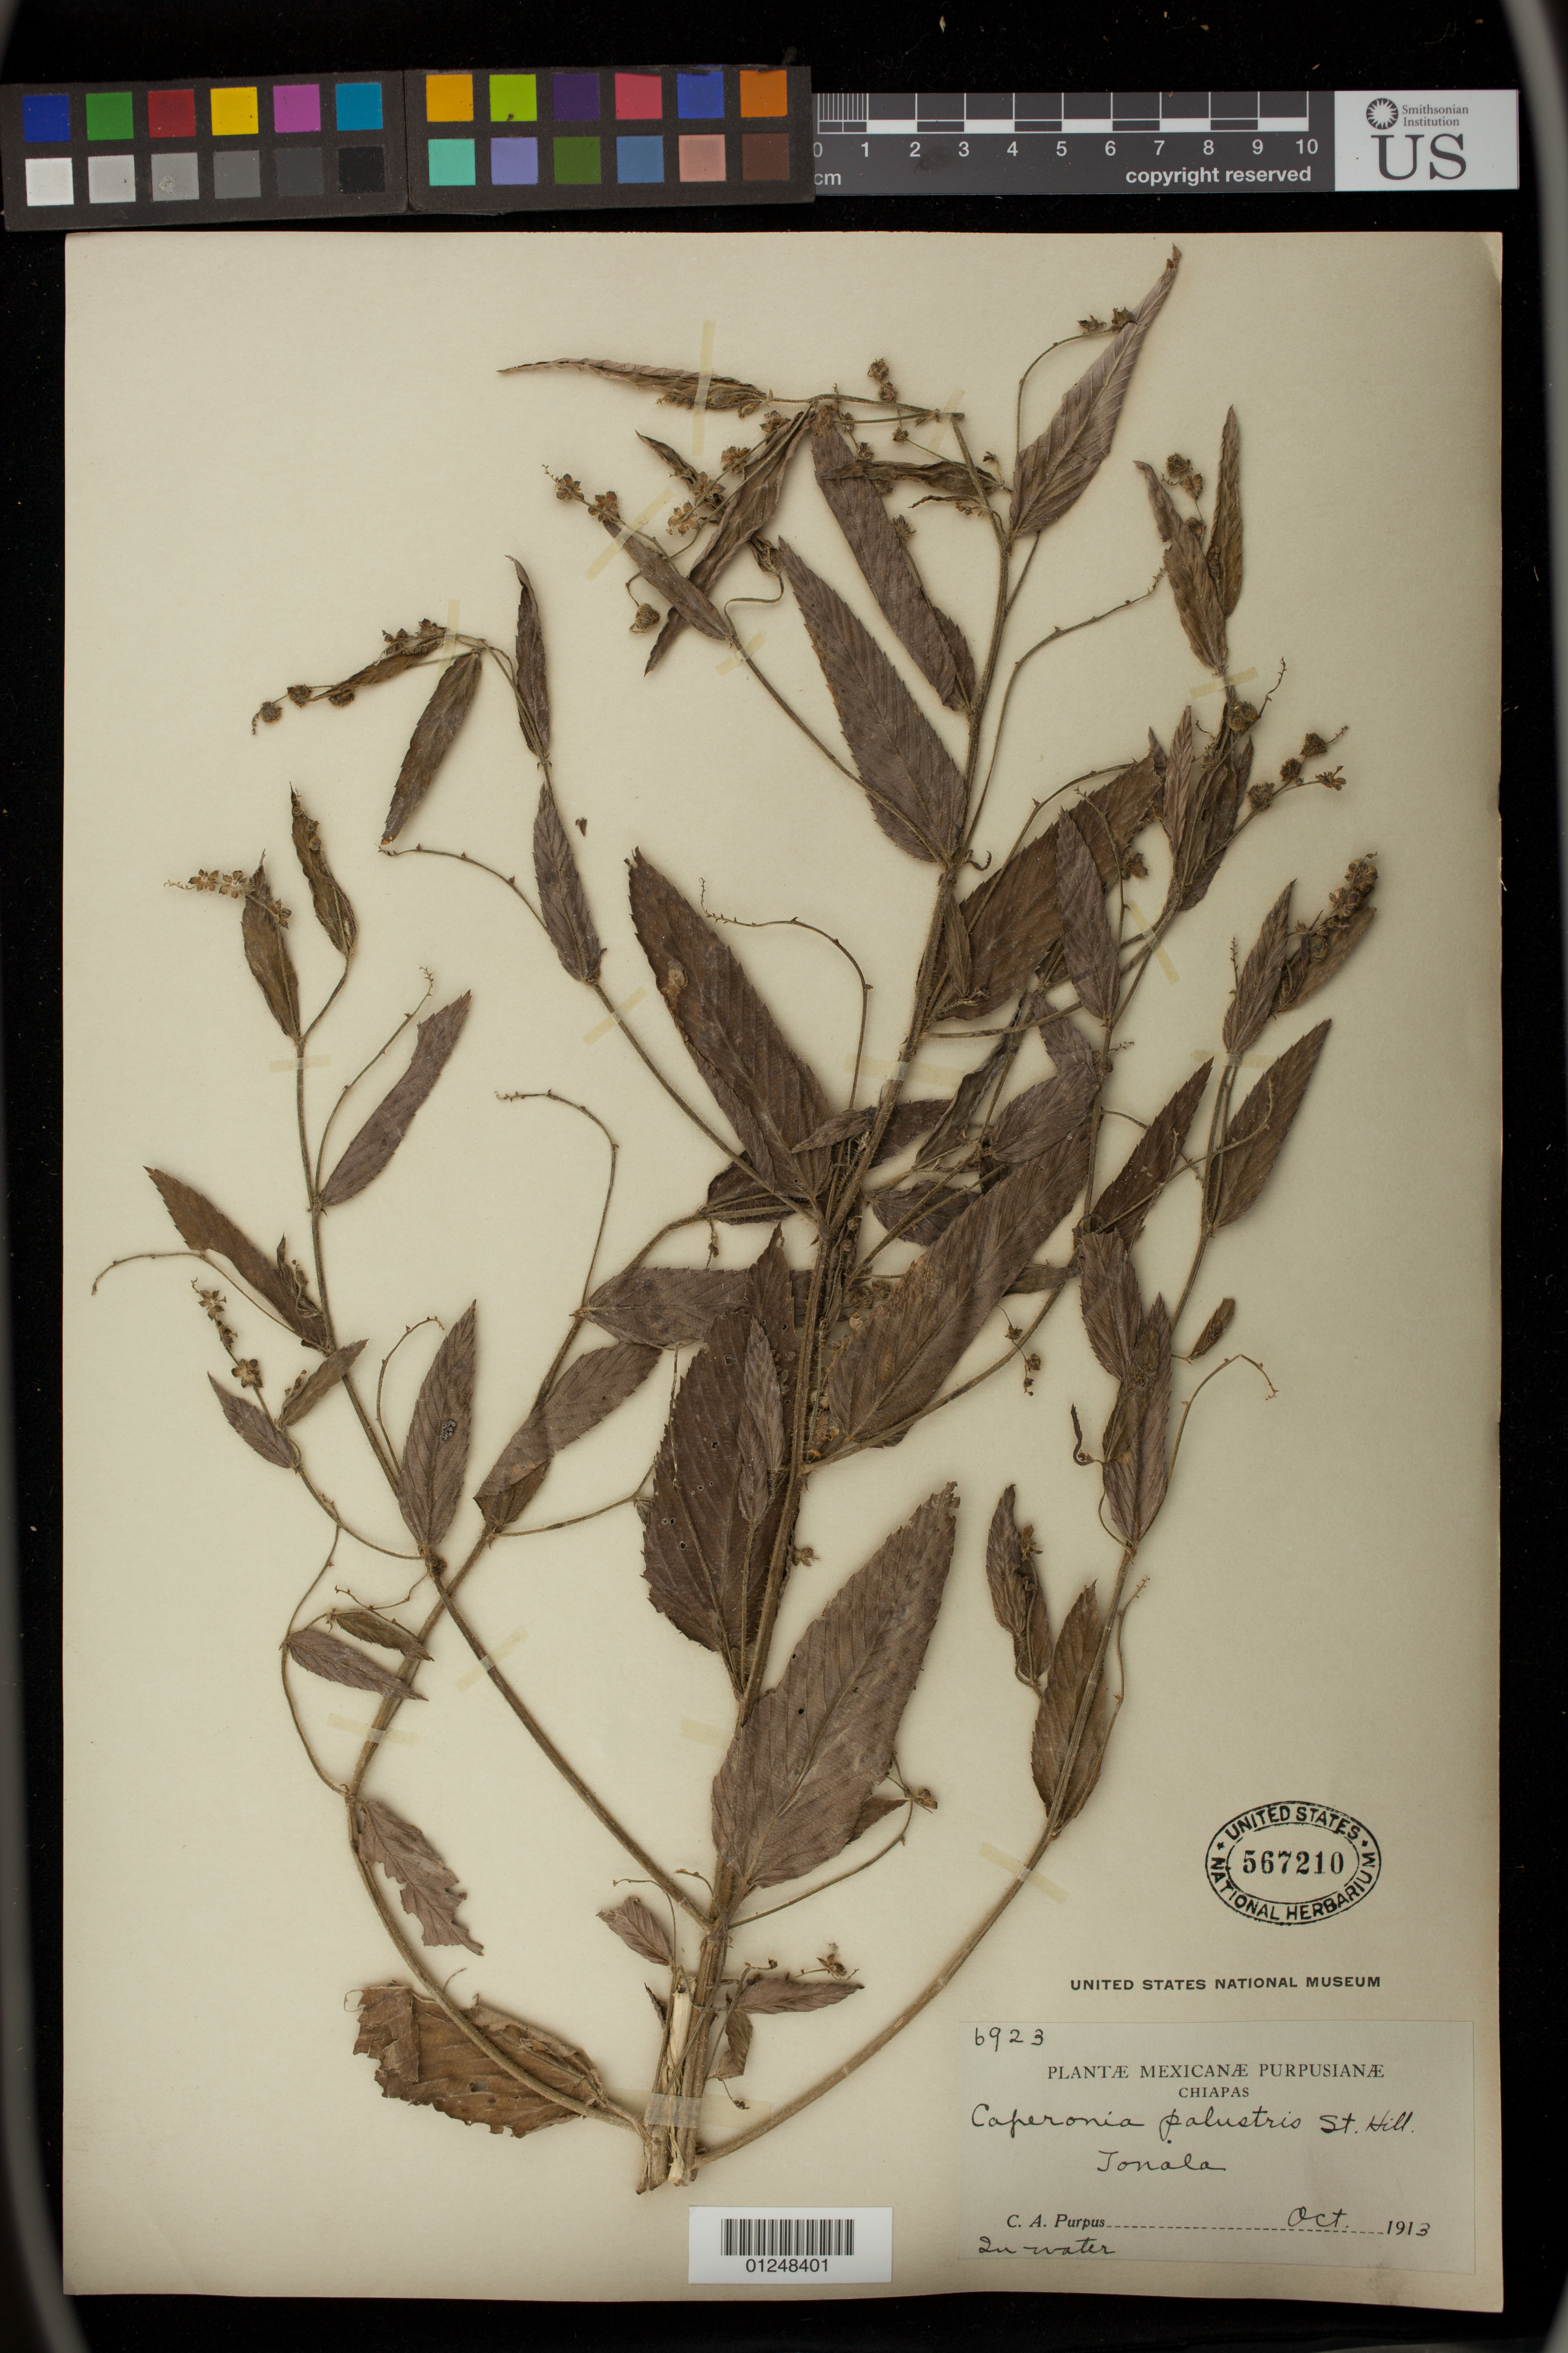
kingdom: Plantae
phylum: Tracheophyta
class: Magnoliopsida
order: Malpighiales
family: Euphorbiaceae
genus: Caperonia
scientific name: Caperonia palustris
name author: (L.) A. St.-Hil.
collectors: C. A. Purpus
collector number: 6923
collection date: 1913-10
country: Mexico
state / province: Chiapas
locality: Tonala, in water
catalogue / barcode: US 567210